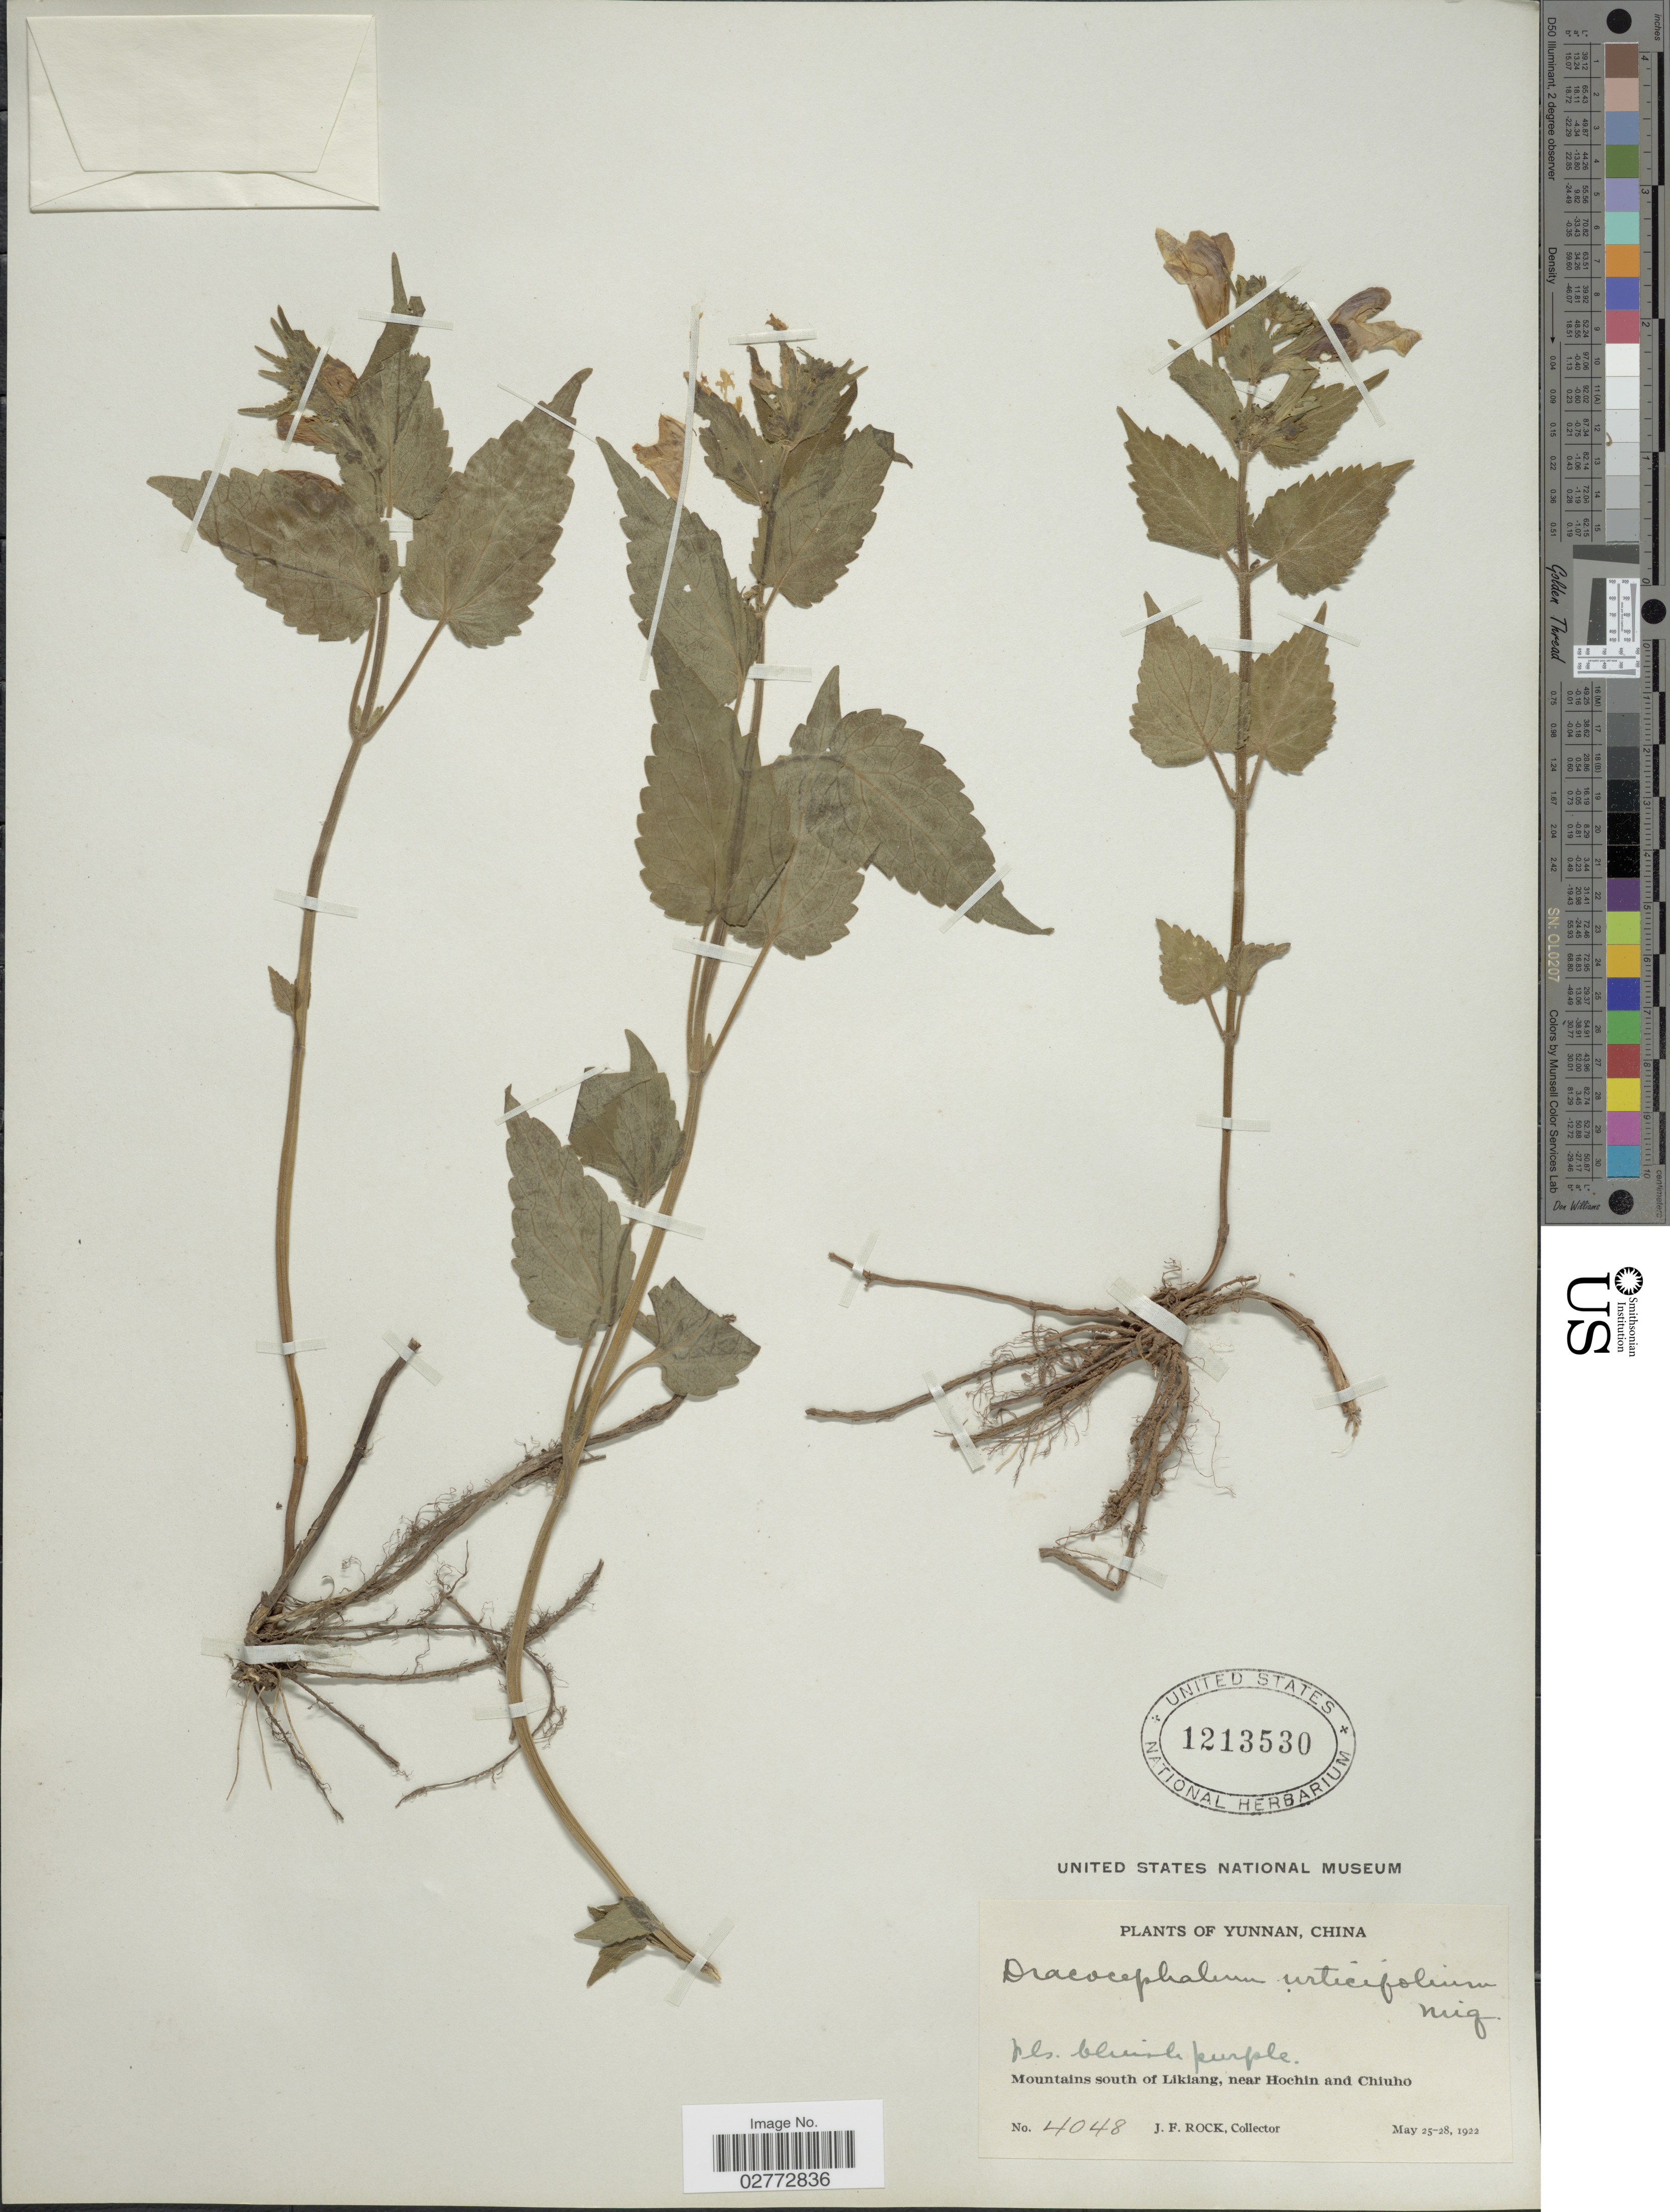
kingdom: Plantae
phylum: Tracheophyta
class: Magnoliopsida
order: Lamiales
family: Lamiaceae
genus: Dracocephalum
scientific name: Dracocephalum urticifolium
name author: Miq.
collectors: J. Rock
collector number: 4048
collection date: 1922-05-25/1922-05-28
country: China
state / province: Yunnan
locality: Mountains south of Likiang, near Hochin and Chiuho.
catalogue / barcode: US 1213530